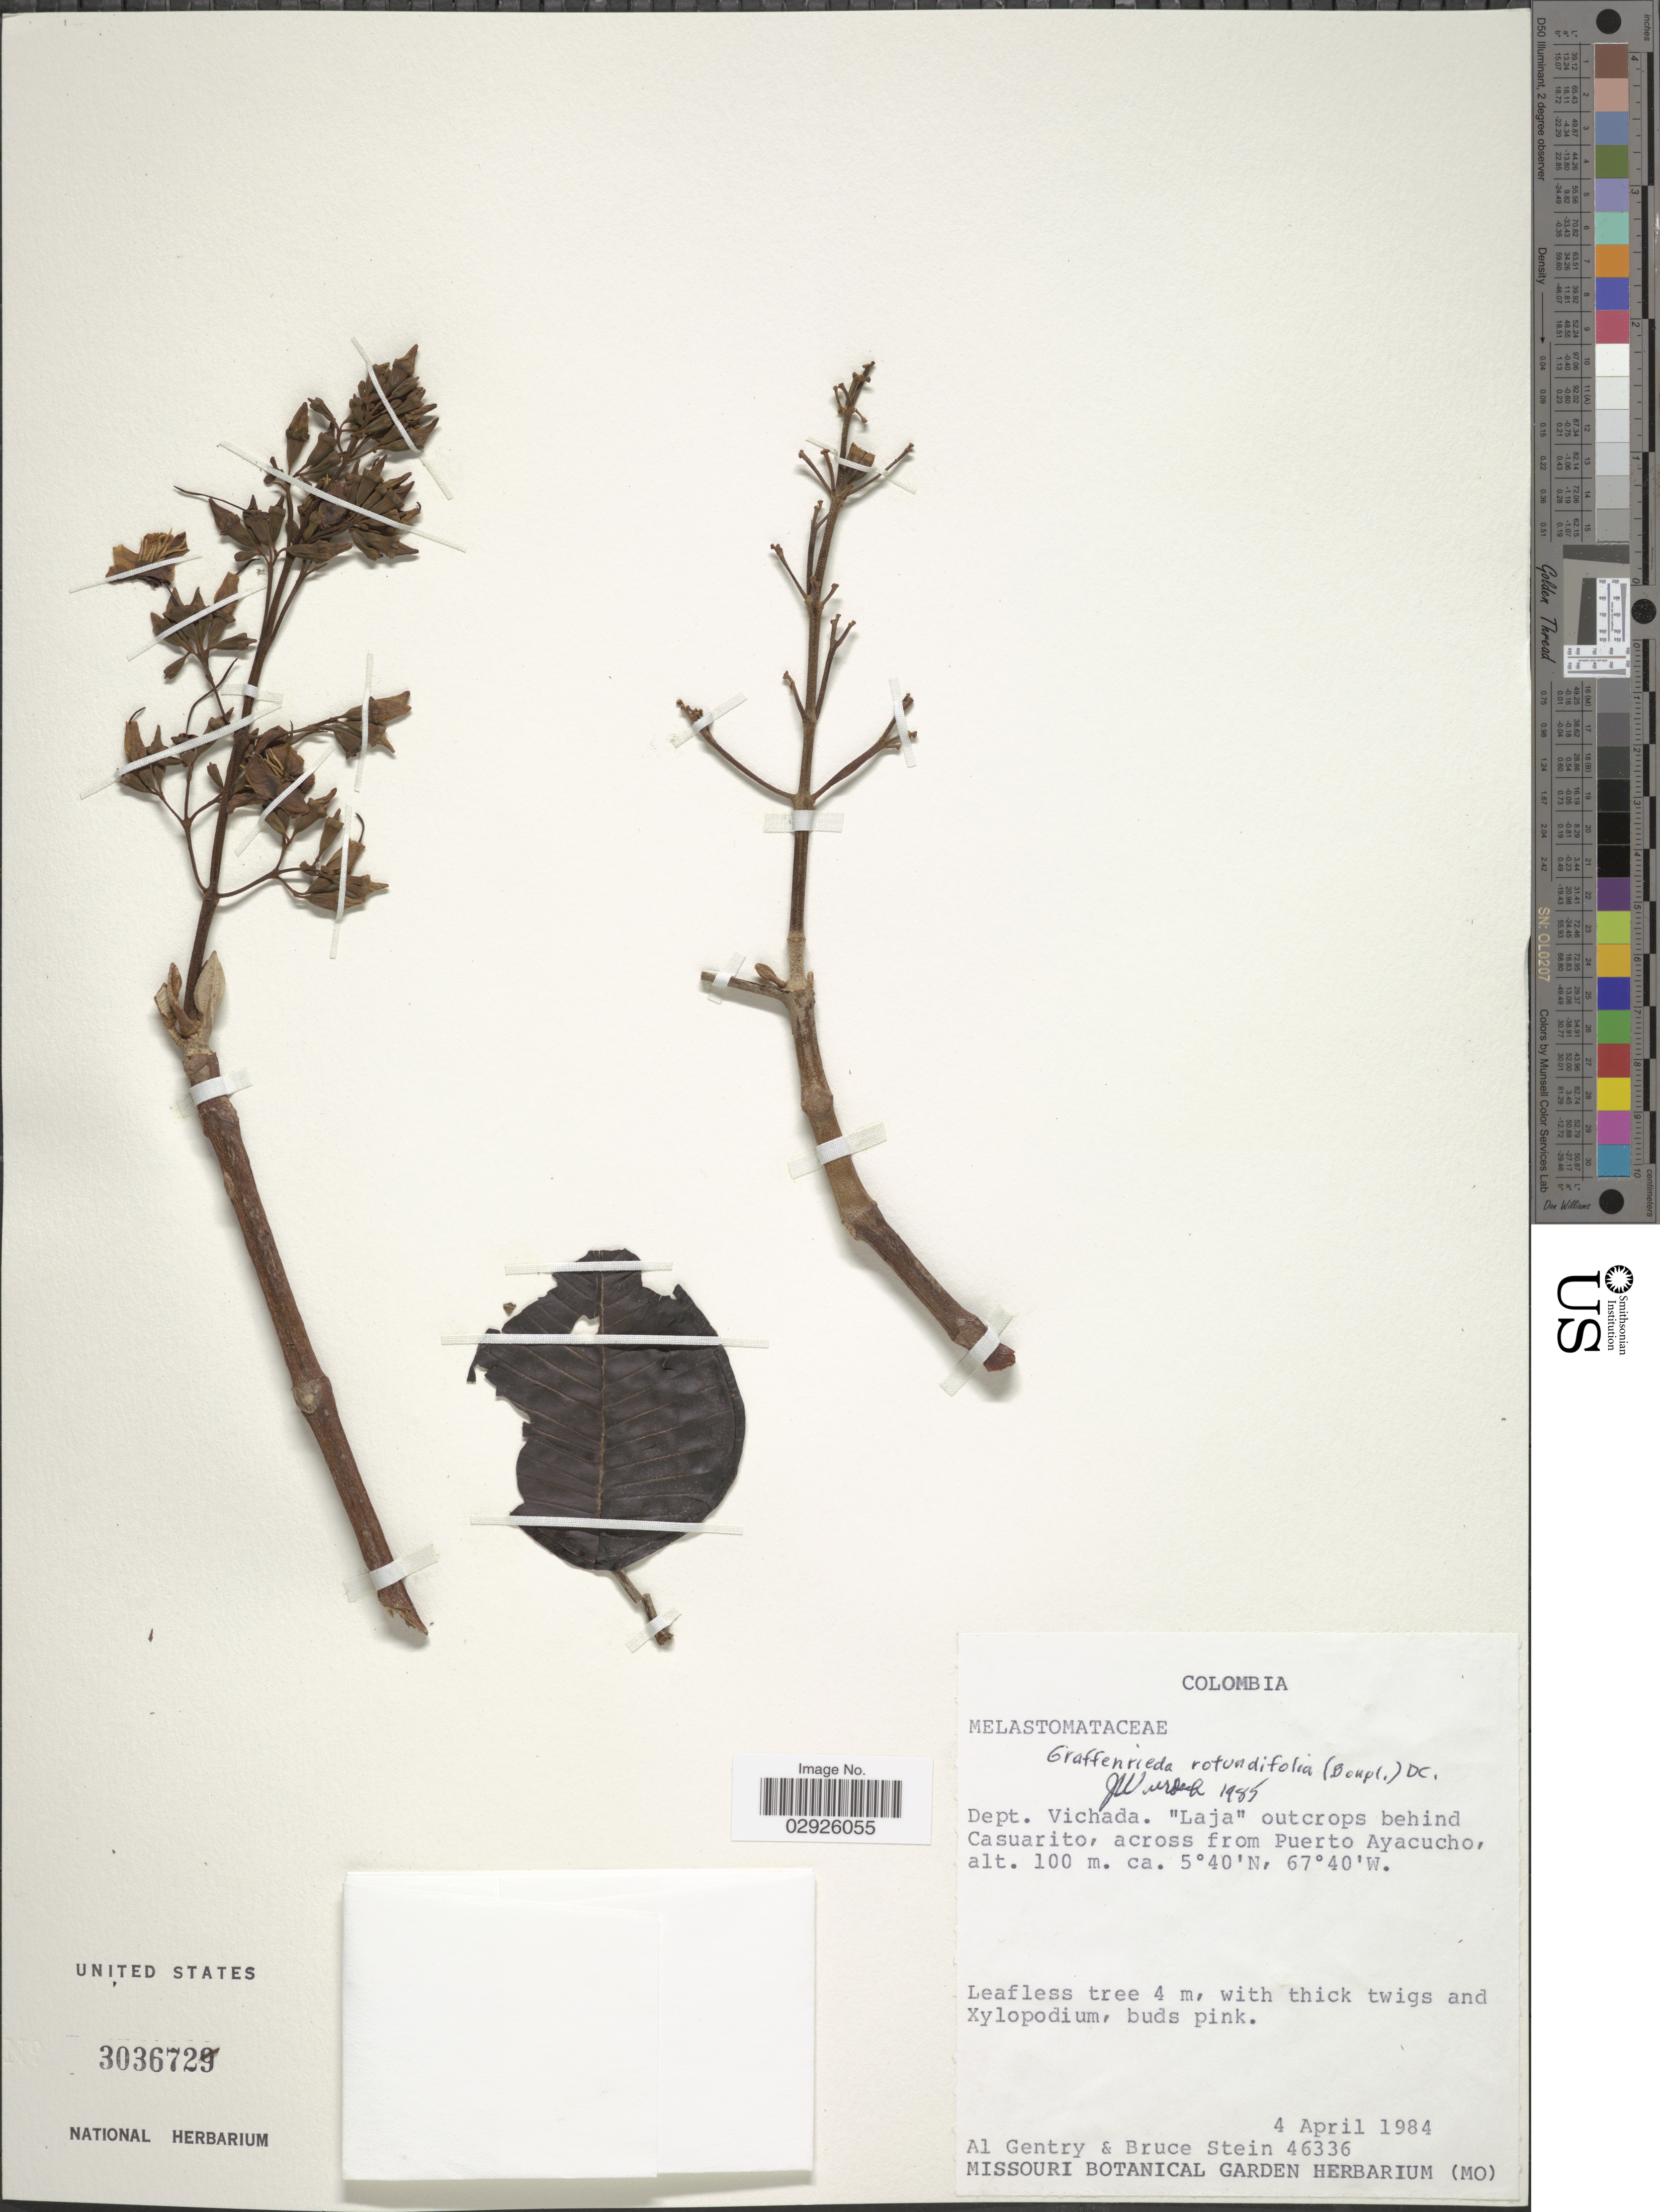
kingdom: Plantae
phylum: Tracheophyta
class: Magnoliopsida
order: Myrtales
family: Melastomataceae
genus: Graffenrieda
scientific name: Graffenrieda rotundifolia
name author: (Bonpl.) DC.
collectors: A. H. Gentry & B. A. Stein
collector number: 46336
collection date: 1984-04-04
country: Colombia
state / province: Vichada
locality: Dept. Vichada. "Laja" outcrops behind Casuarito, across from Puerto Ayacucho.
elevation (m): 100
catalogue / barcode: US 3036729